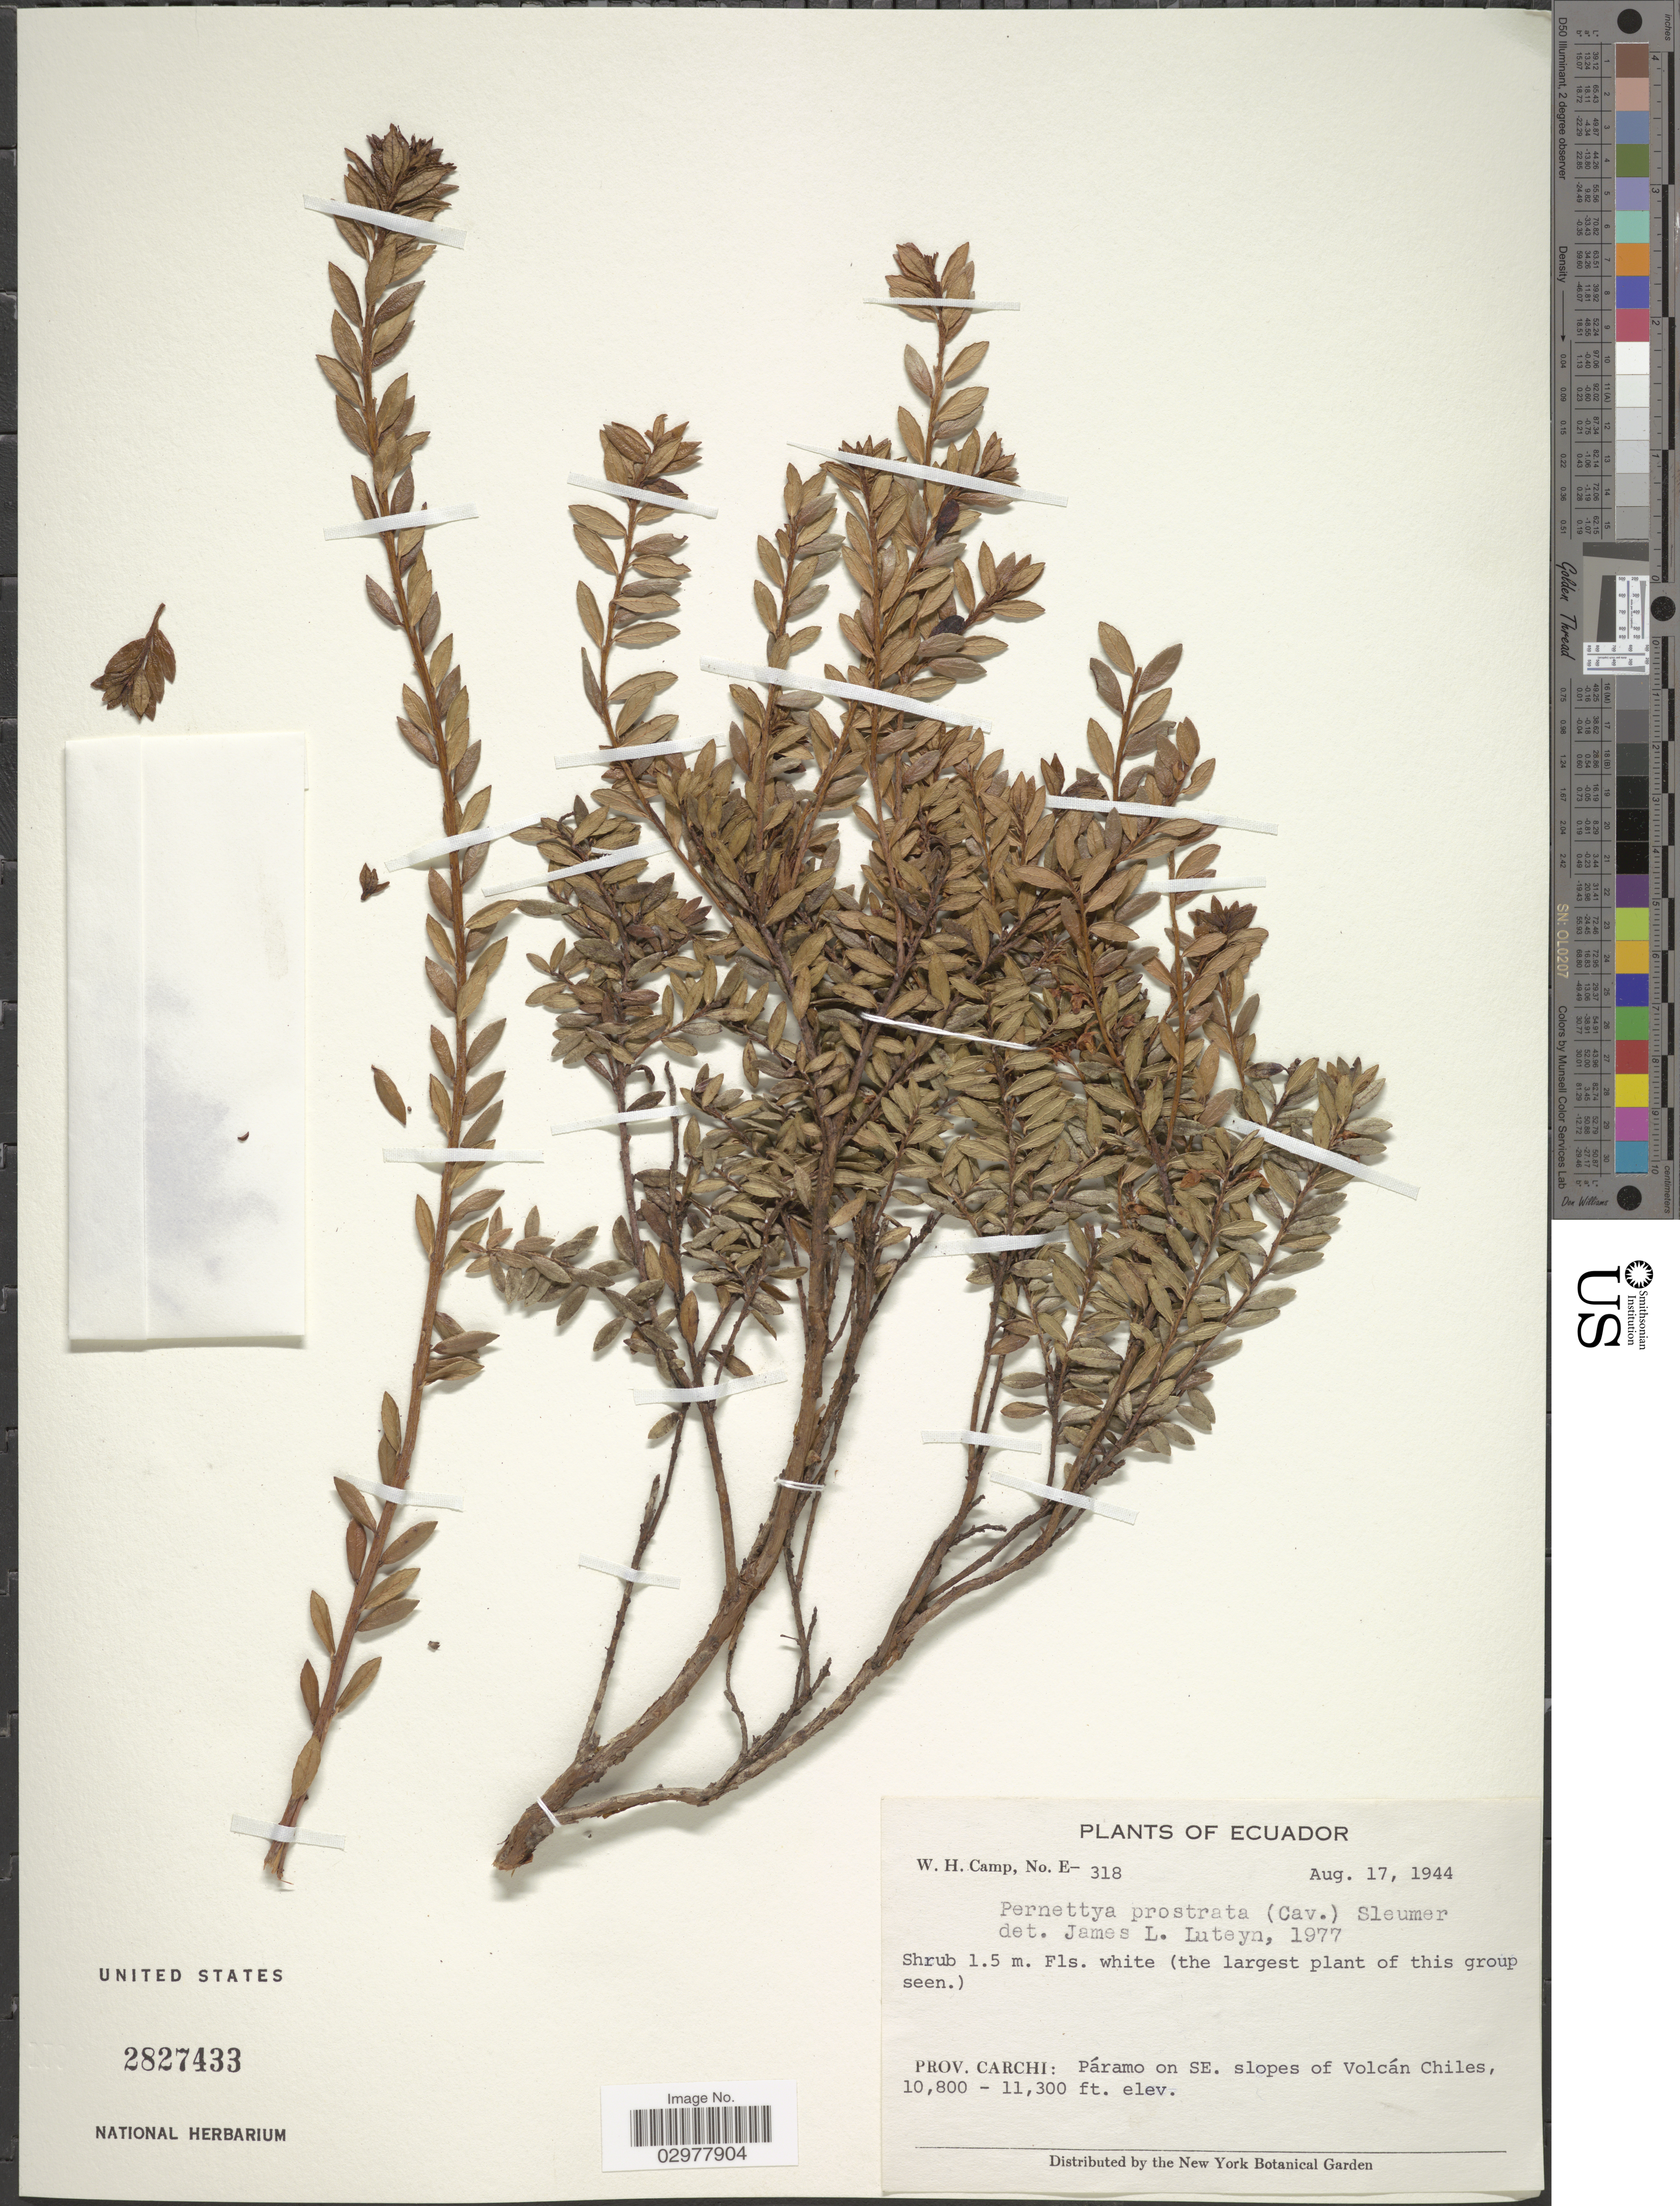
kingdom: Plantae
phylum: Tracheophyta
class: Magnoliopsida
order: Ericales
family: Ericaceae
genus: Pernettya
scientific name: Pernettya prostrata var. euprostrata Sleumer, nom. inval.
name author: Sleumer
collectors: W. H. Camp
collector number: E-318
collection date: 1944-08-17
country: Ecuador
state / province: Carchi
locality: Páramo on SE. slopes of Volcán Chiles.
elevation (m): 3292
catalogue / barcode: US 2827433